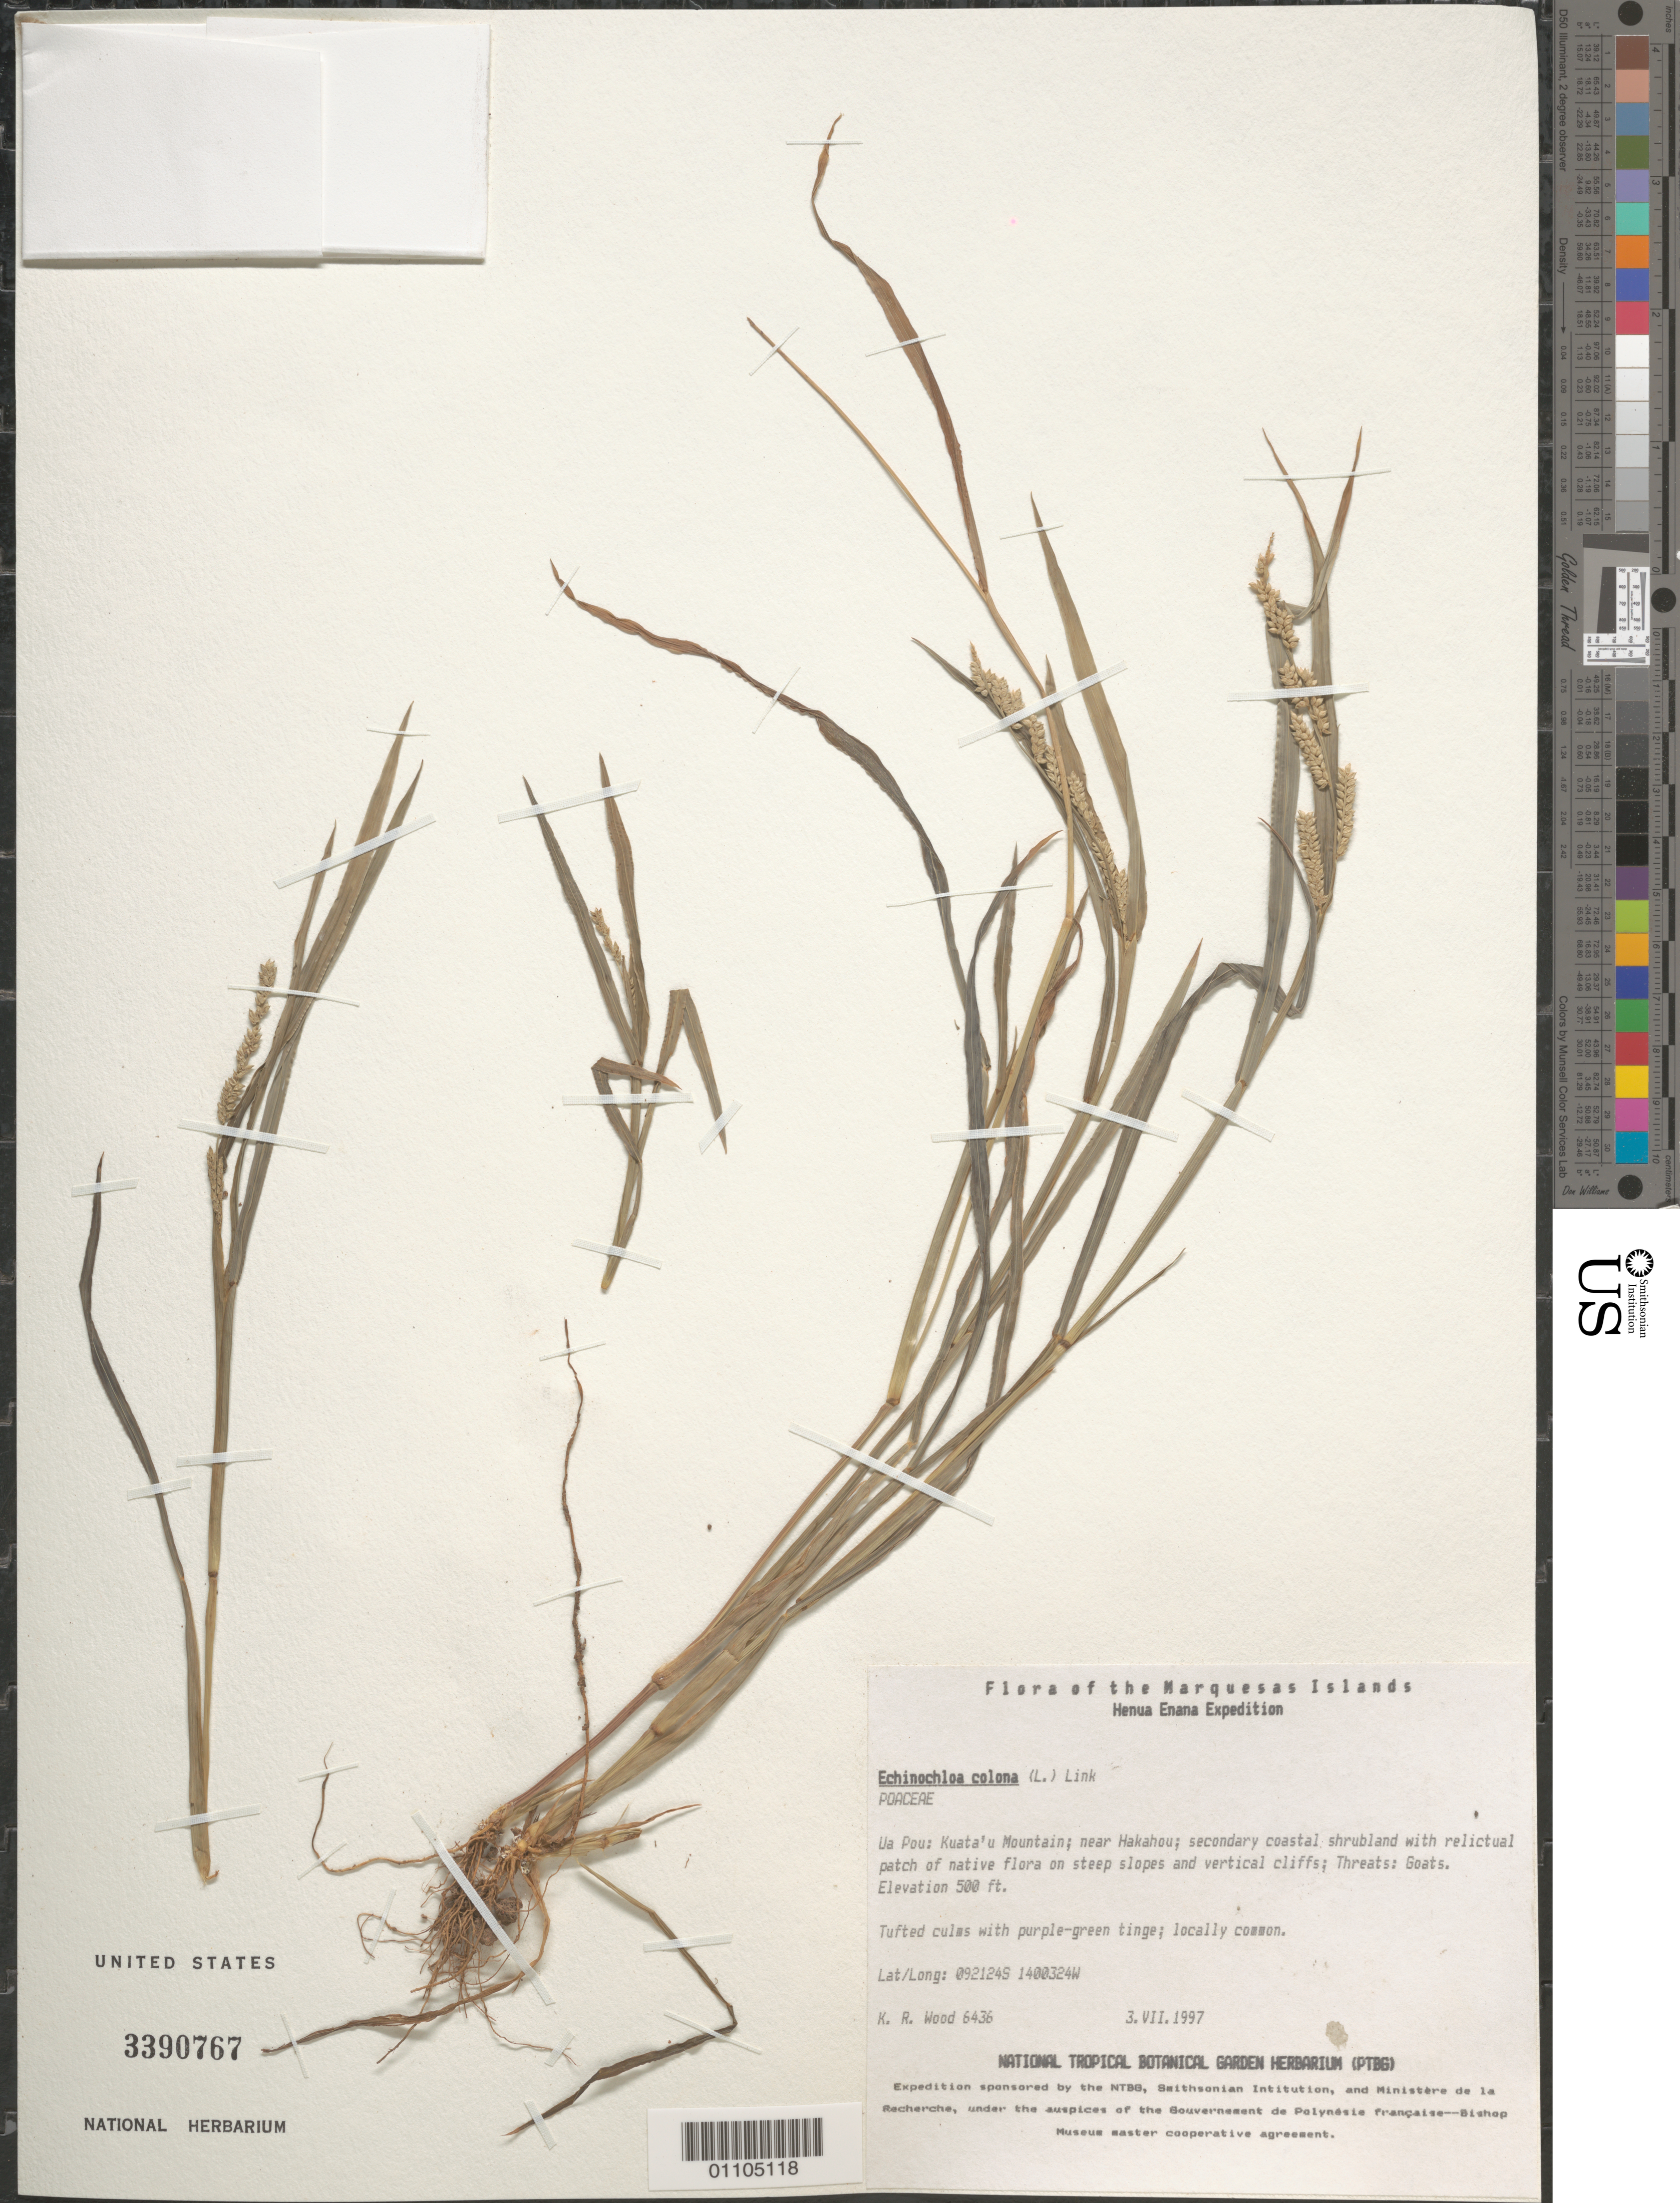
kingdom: Plantae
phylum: Tracheophyta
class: Liliopsida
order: Poales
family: Poaceae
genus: Echinochloa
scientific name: Echinochloa colona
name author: (L.) Link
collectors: K. R. Wood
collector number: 6436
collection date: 1997-07-03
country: French Polynesia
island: Ua Pou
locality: Kuata'u Mountain, near Hakahou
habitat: Secondary coastal shrubland with relictual patch of native flora on steep slopes and vertical cliffs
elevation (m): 152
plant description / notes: Goats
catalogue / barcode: US 3390767